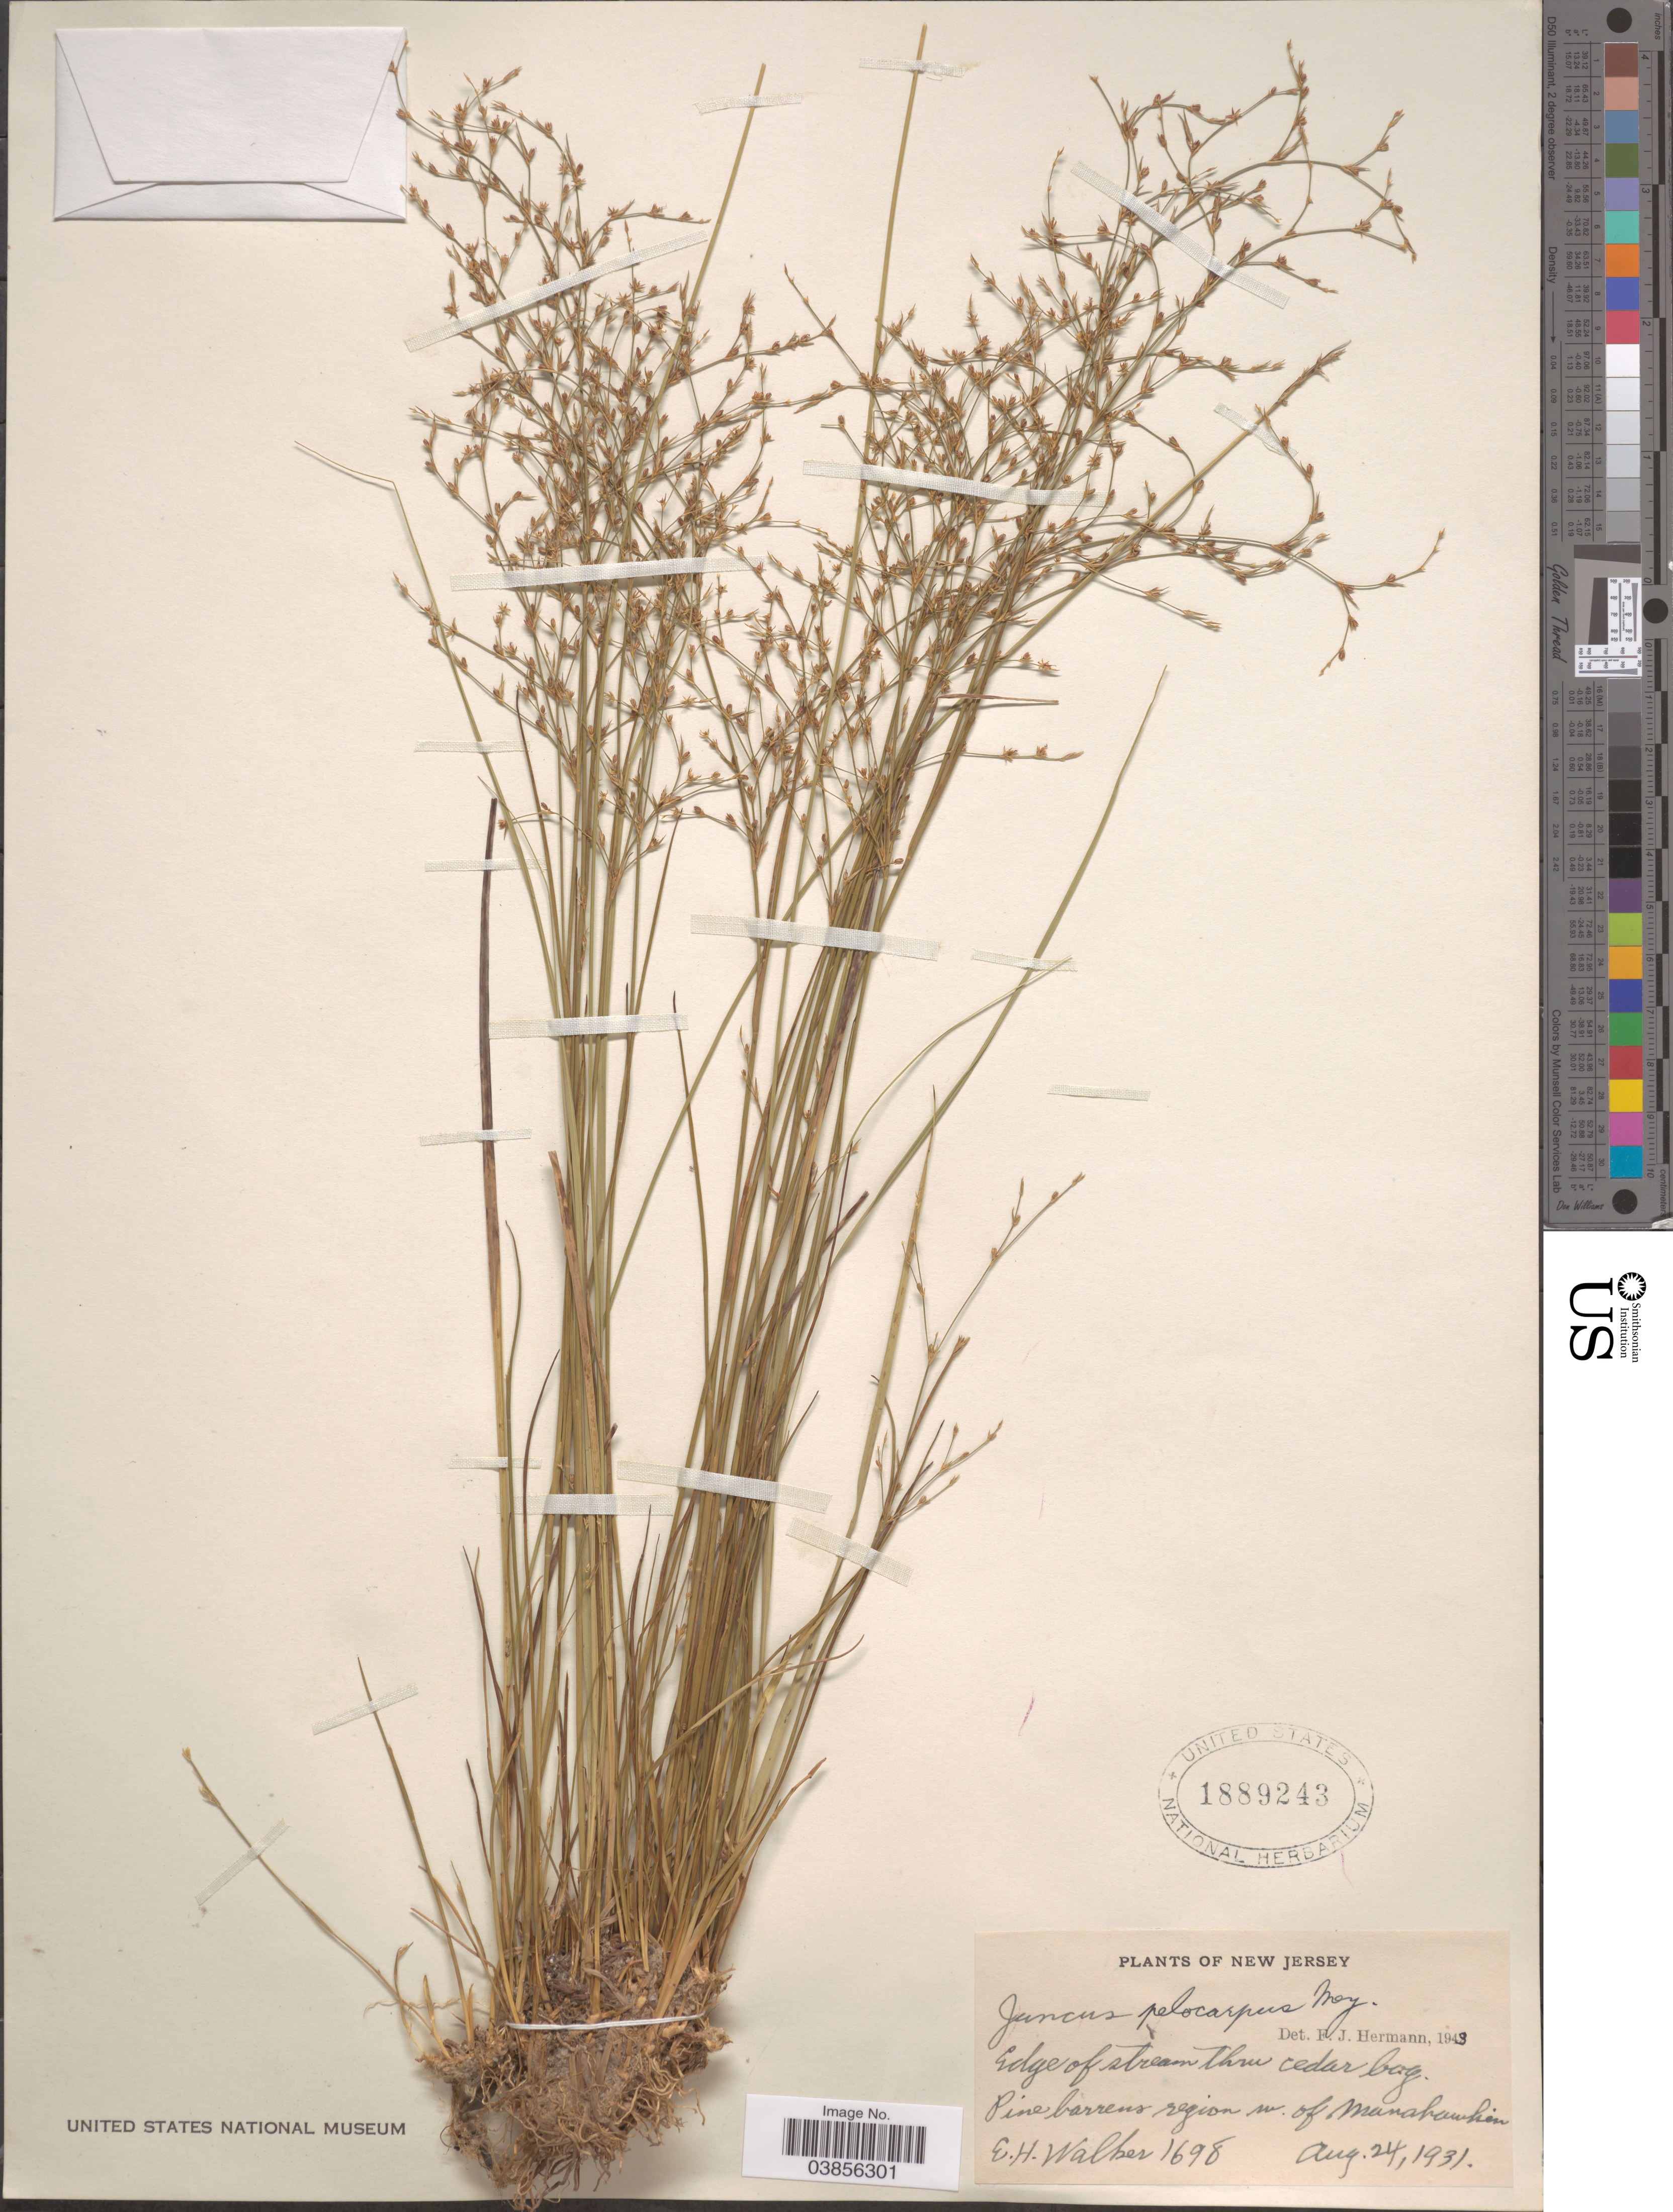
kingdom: Plantae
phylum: Tracheophyta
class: Liliopsida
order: Poales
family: Juncaceae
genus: Juncus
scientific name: Juncus pelocarpus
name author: E. Mey.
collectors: E. H. Walker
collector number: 1698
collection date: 1931-08-24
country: United States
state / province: New Jersey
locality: Edge of stream thru cedar bog. Pine barrens region w. of Manahawkin.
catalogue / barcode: US 1889243